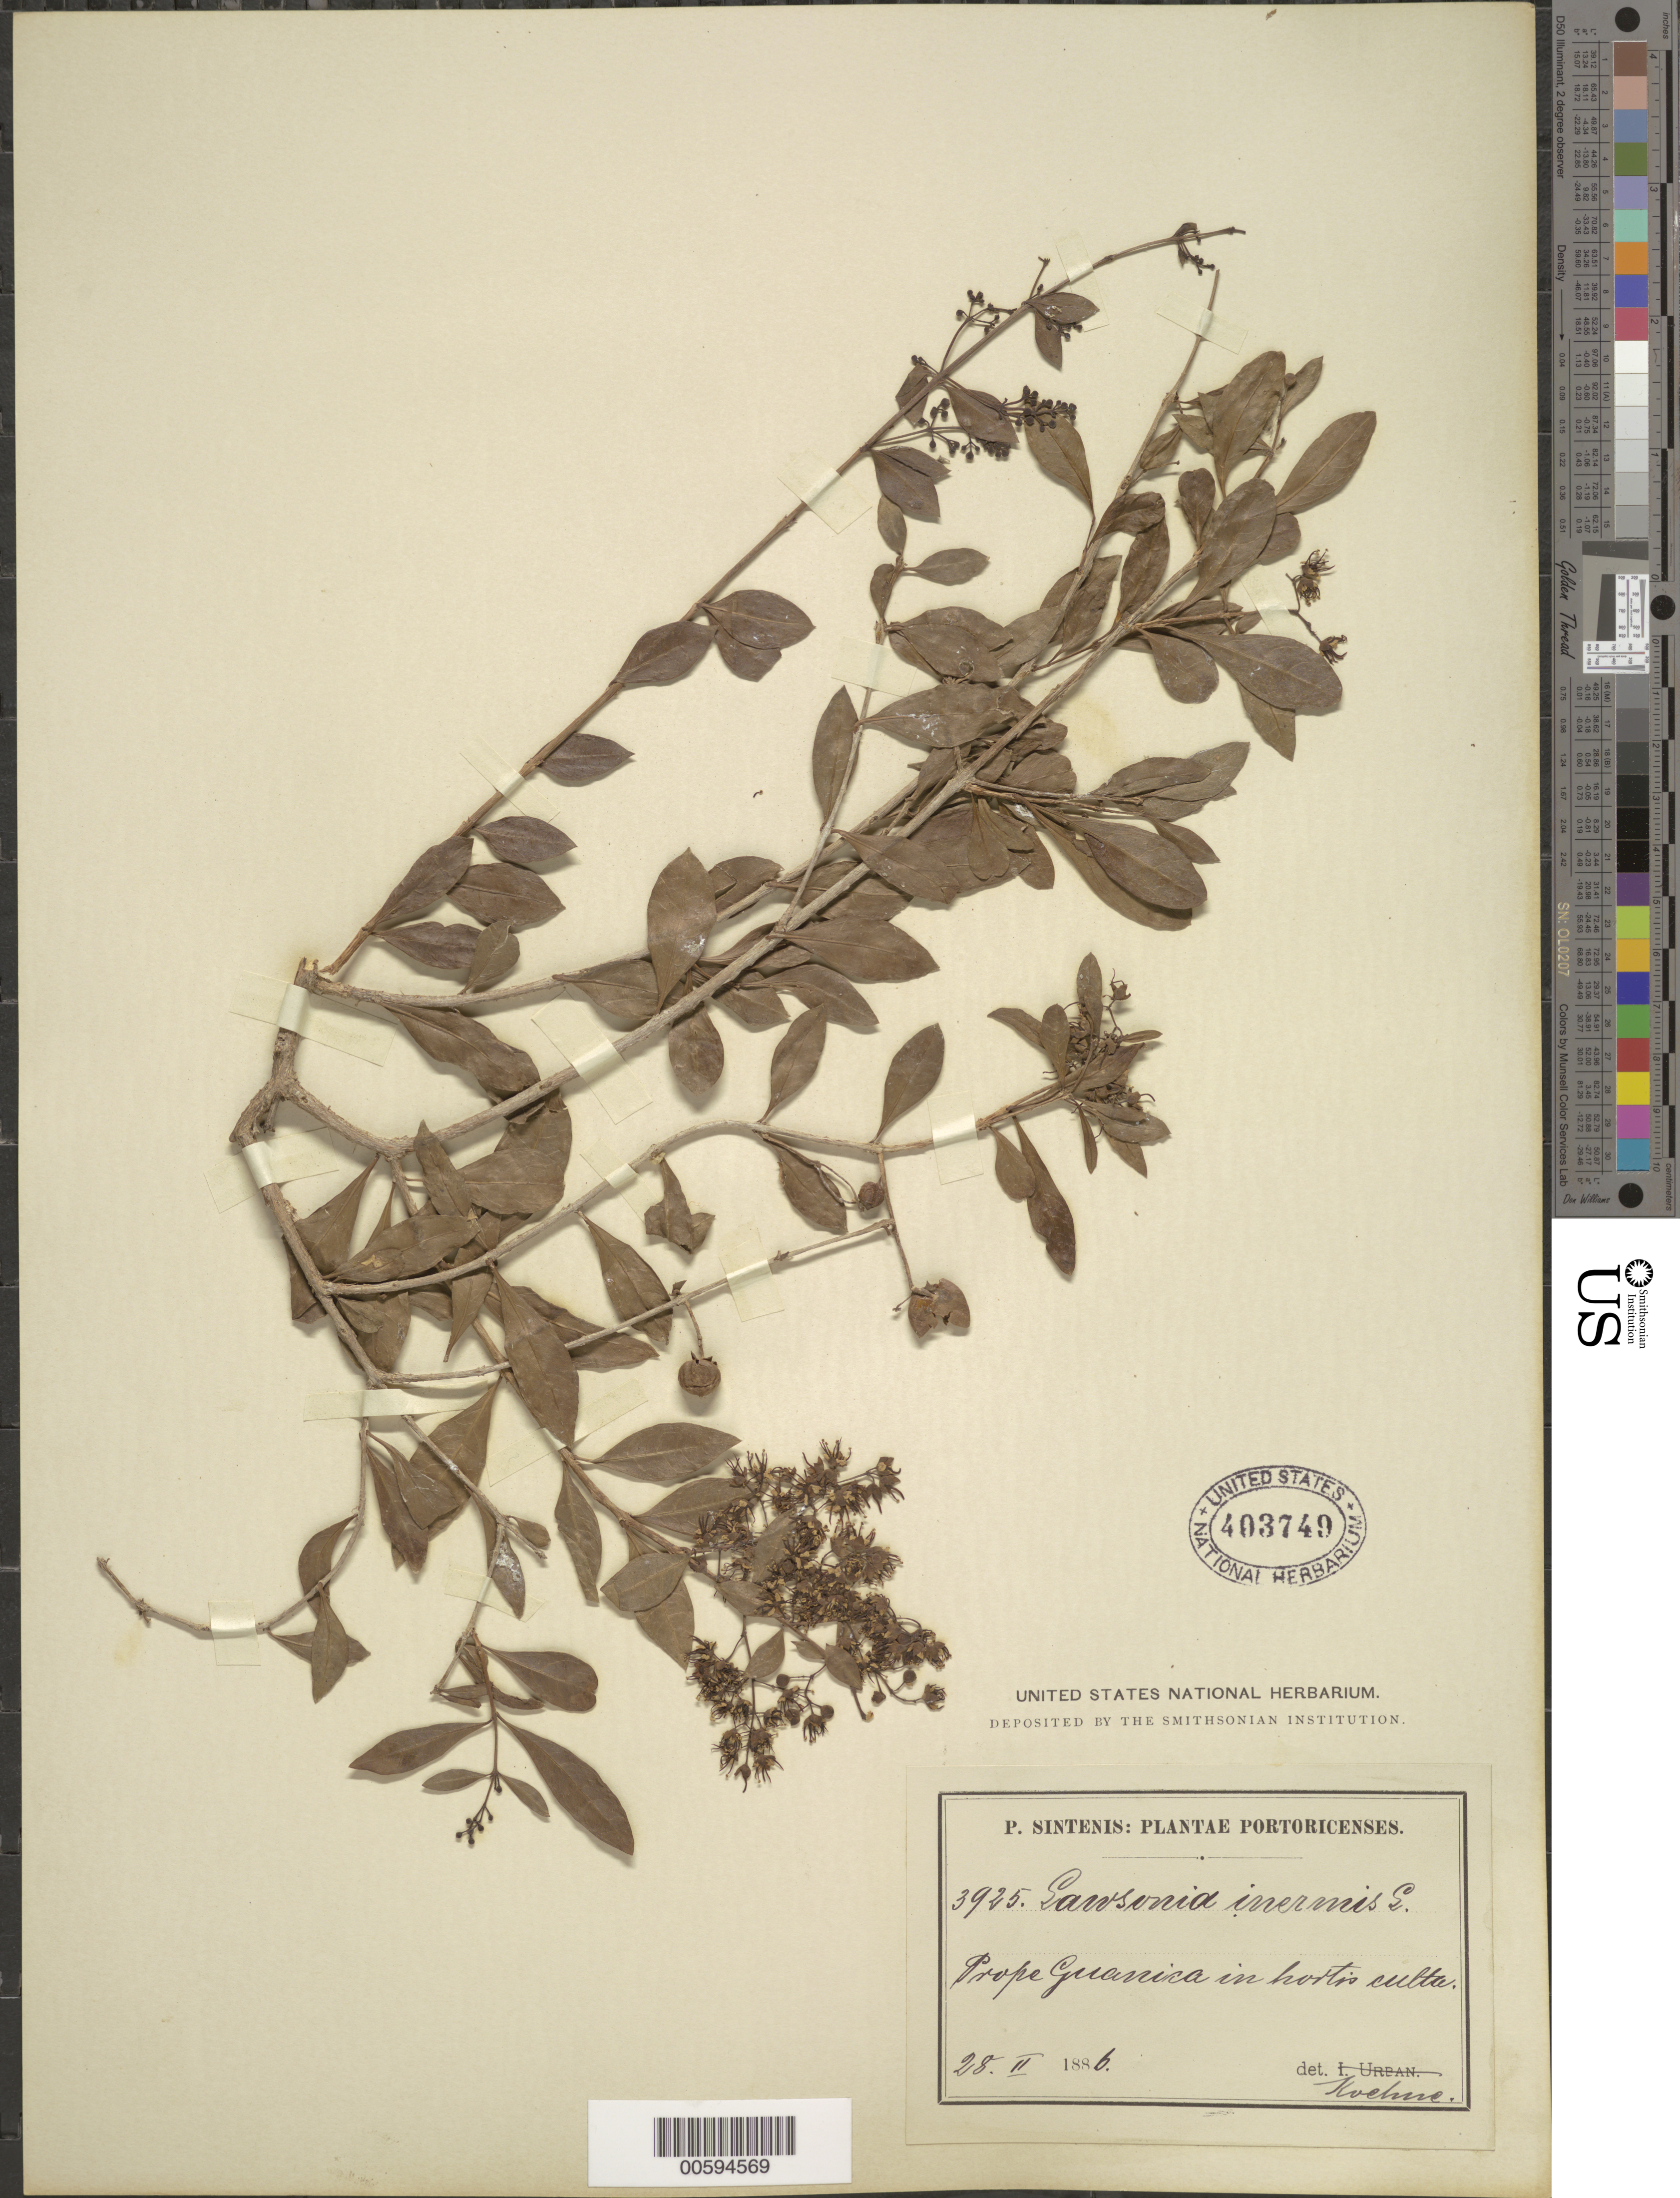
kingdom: Plantae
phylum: Tracheophyta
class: Magnoliopsida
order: Myrtales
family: Lythraceae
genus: Lawsonia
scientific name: Lawsonia inermis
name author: L.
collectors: P. Sintenis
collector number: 3925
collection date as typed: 28 Feb 1886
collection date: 1886-02-28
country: Puerto Rico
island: Greater Antilles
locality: Prope Guanica in hortis culta.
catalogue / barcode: US 403749